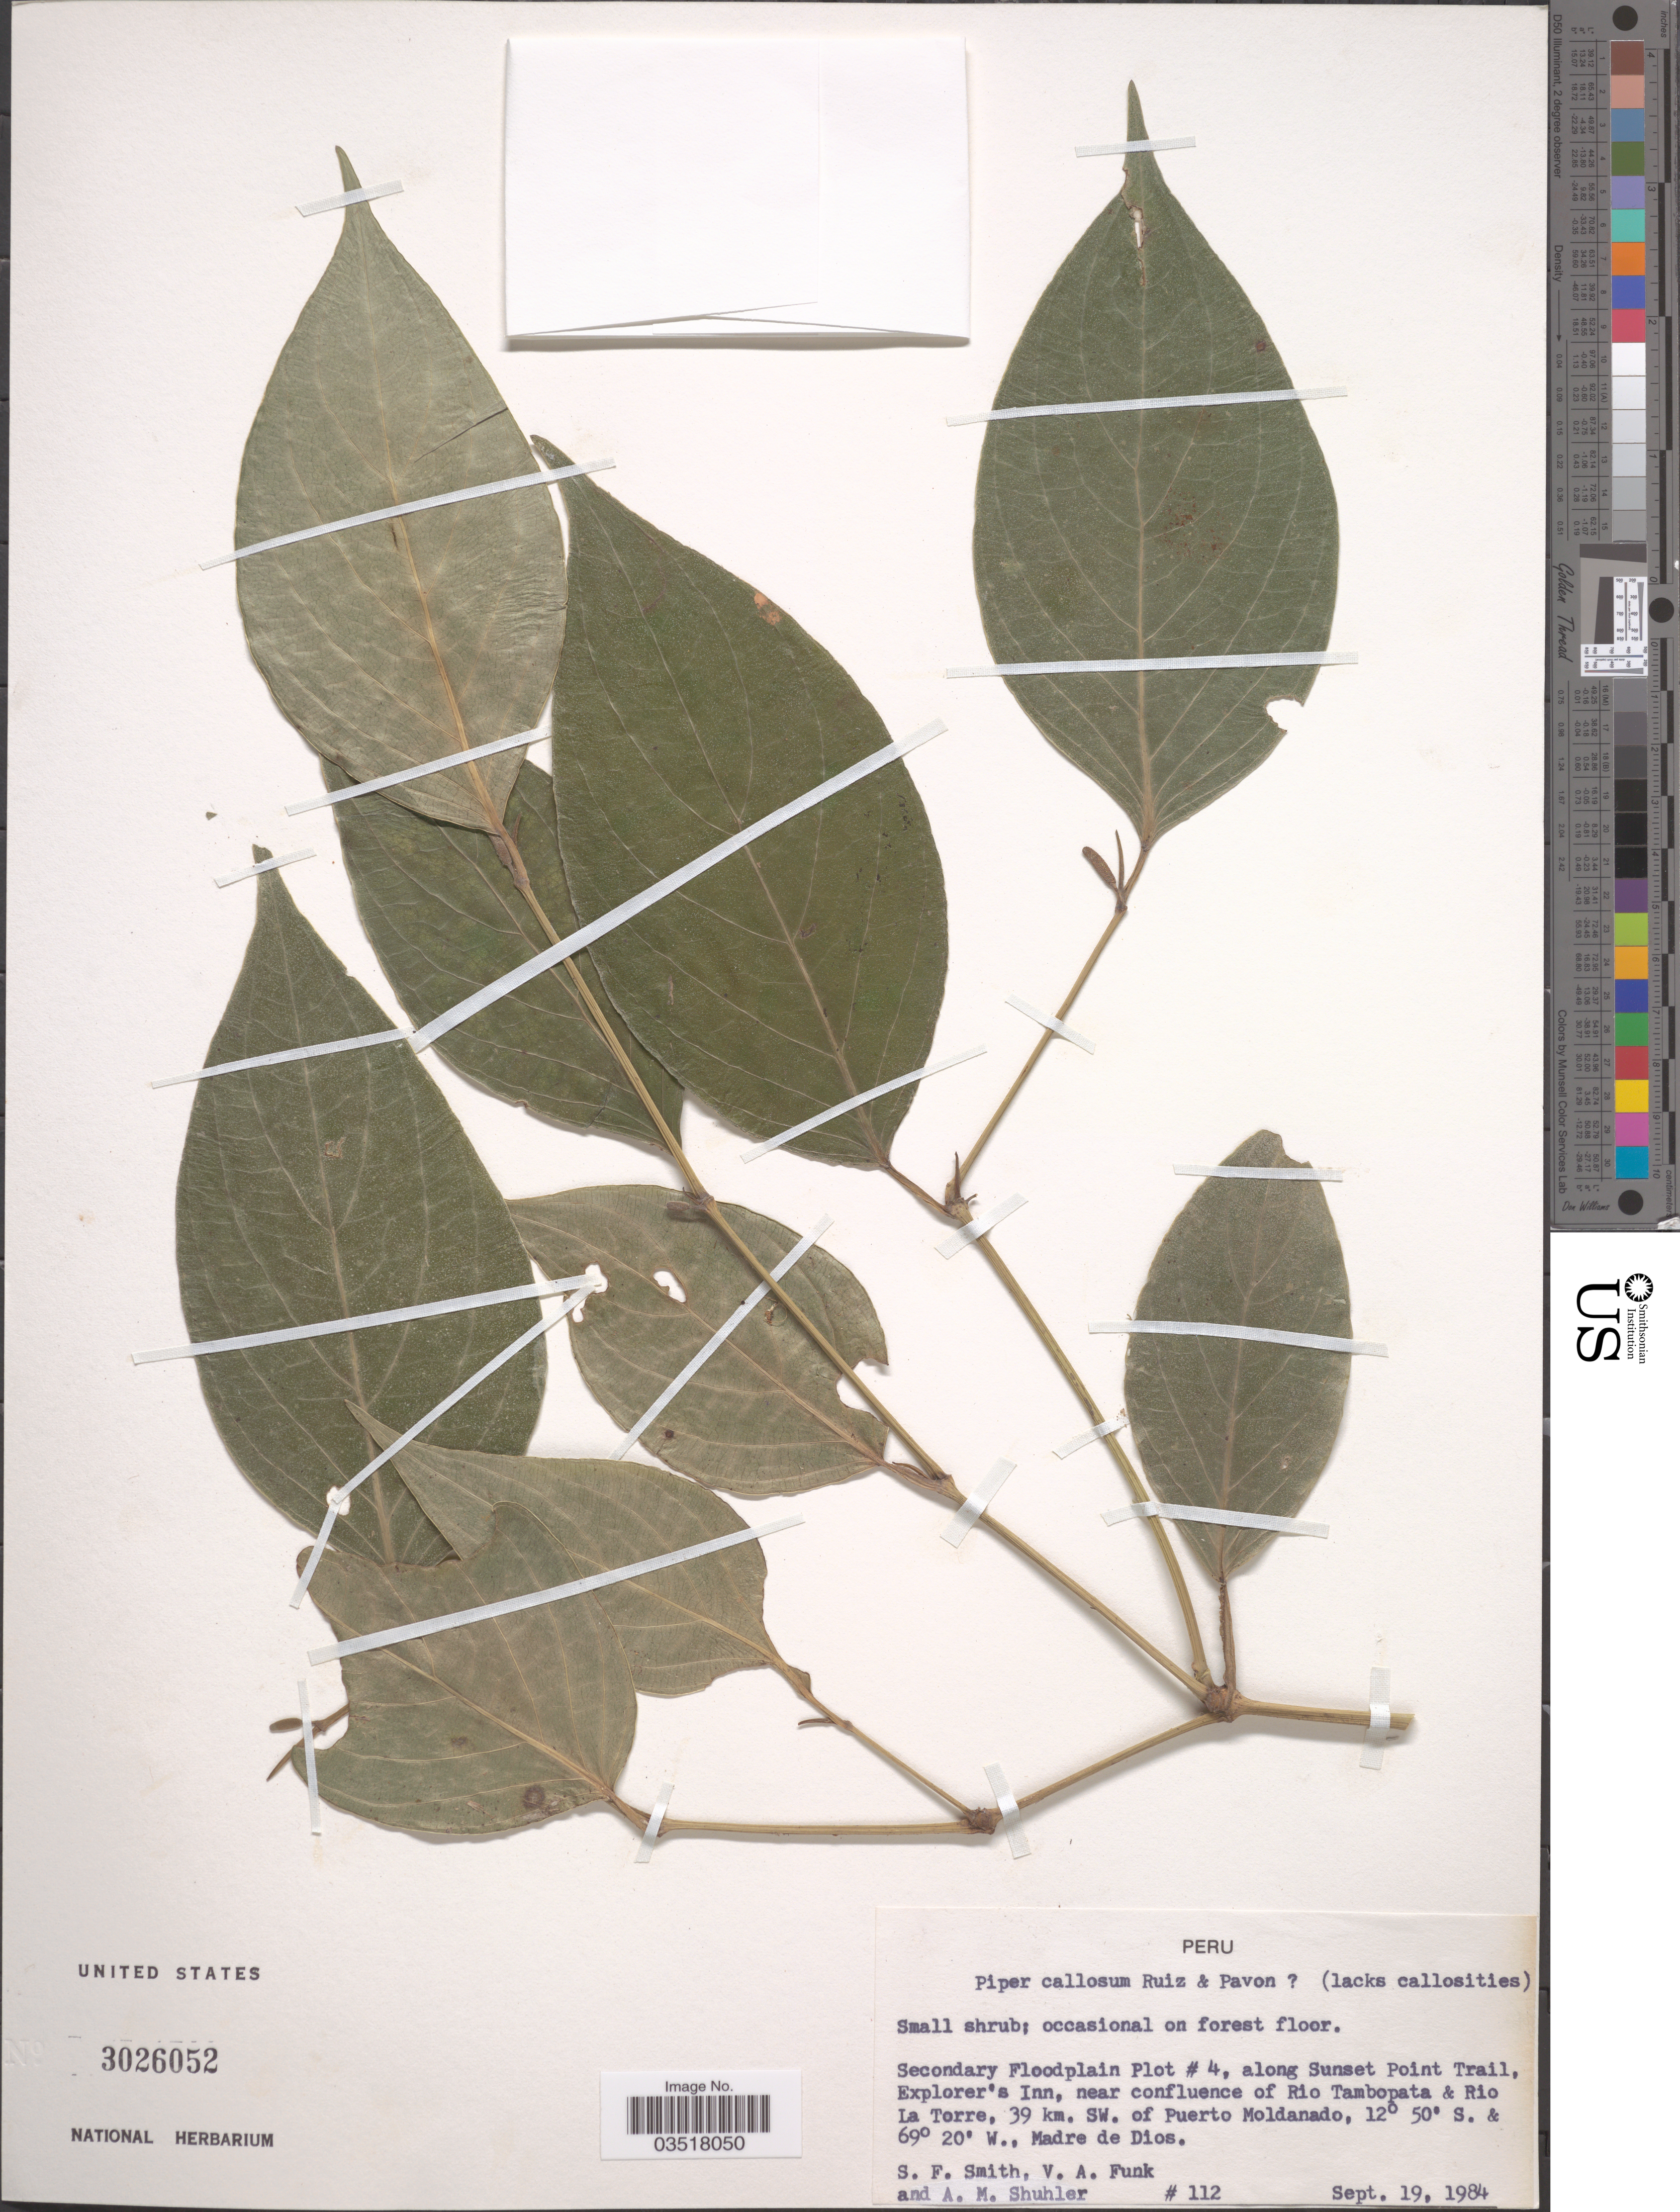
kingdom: Plantae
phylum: Tracheophyta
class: Magnoliopsida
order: Piperales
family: Piperaceae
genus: Piper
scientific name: Piper callosum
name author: Ruiz & Pav.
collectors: S.F. Smith, V. Funk & A. Shuhler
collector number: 112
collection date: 1984-09-19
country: Peru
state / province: Madre de Dios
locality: Secondary Floodplain Plot # 4, along Sunset Point Trail, Explorer's Inn, near confluence of Rio Tambopata & Rio La Torre, 39 km. SW. of Puerto Moldanado.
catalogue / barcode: US 3026052